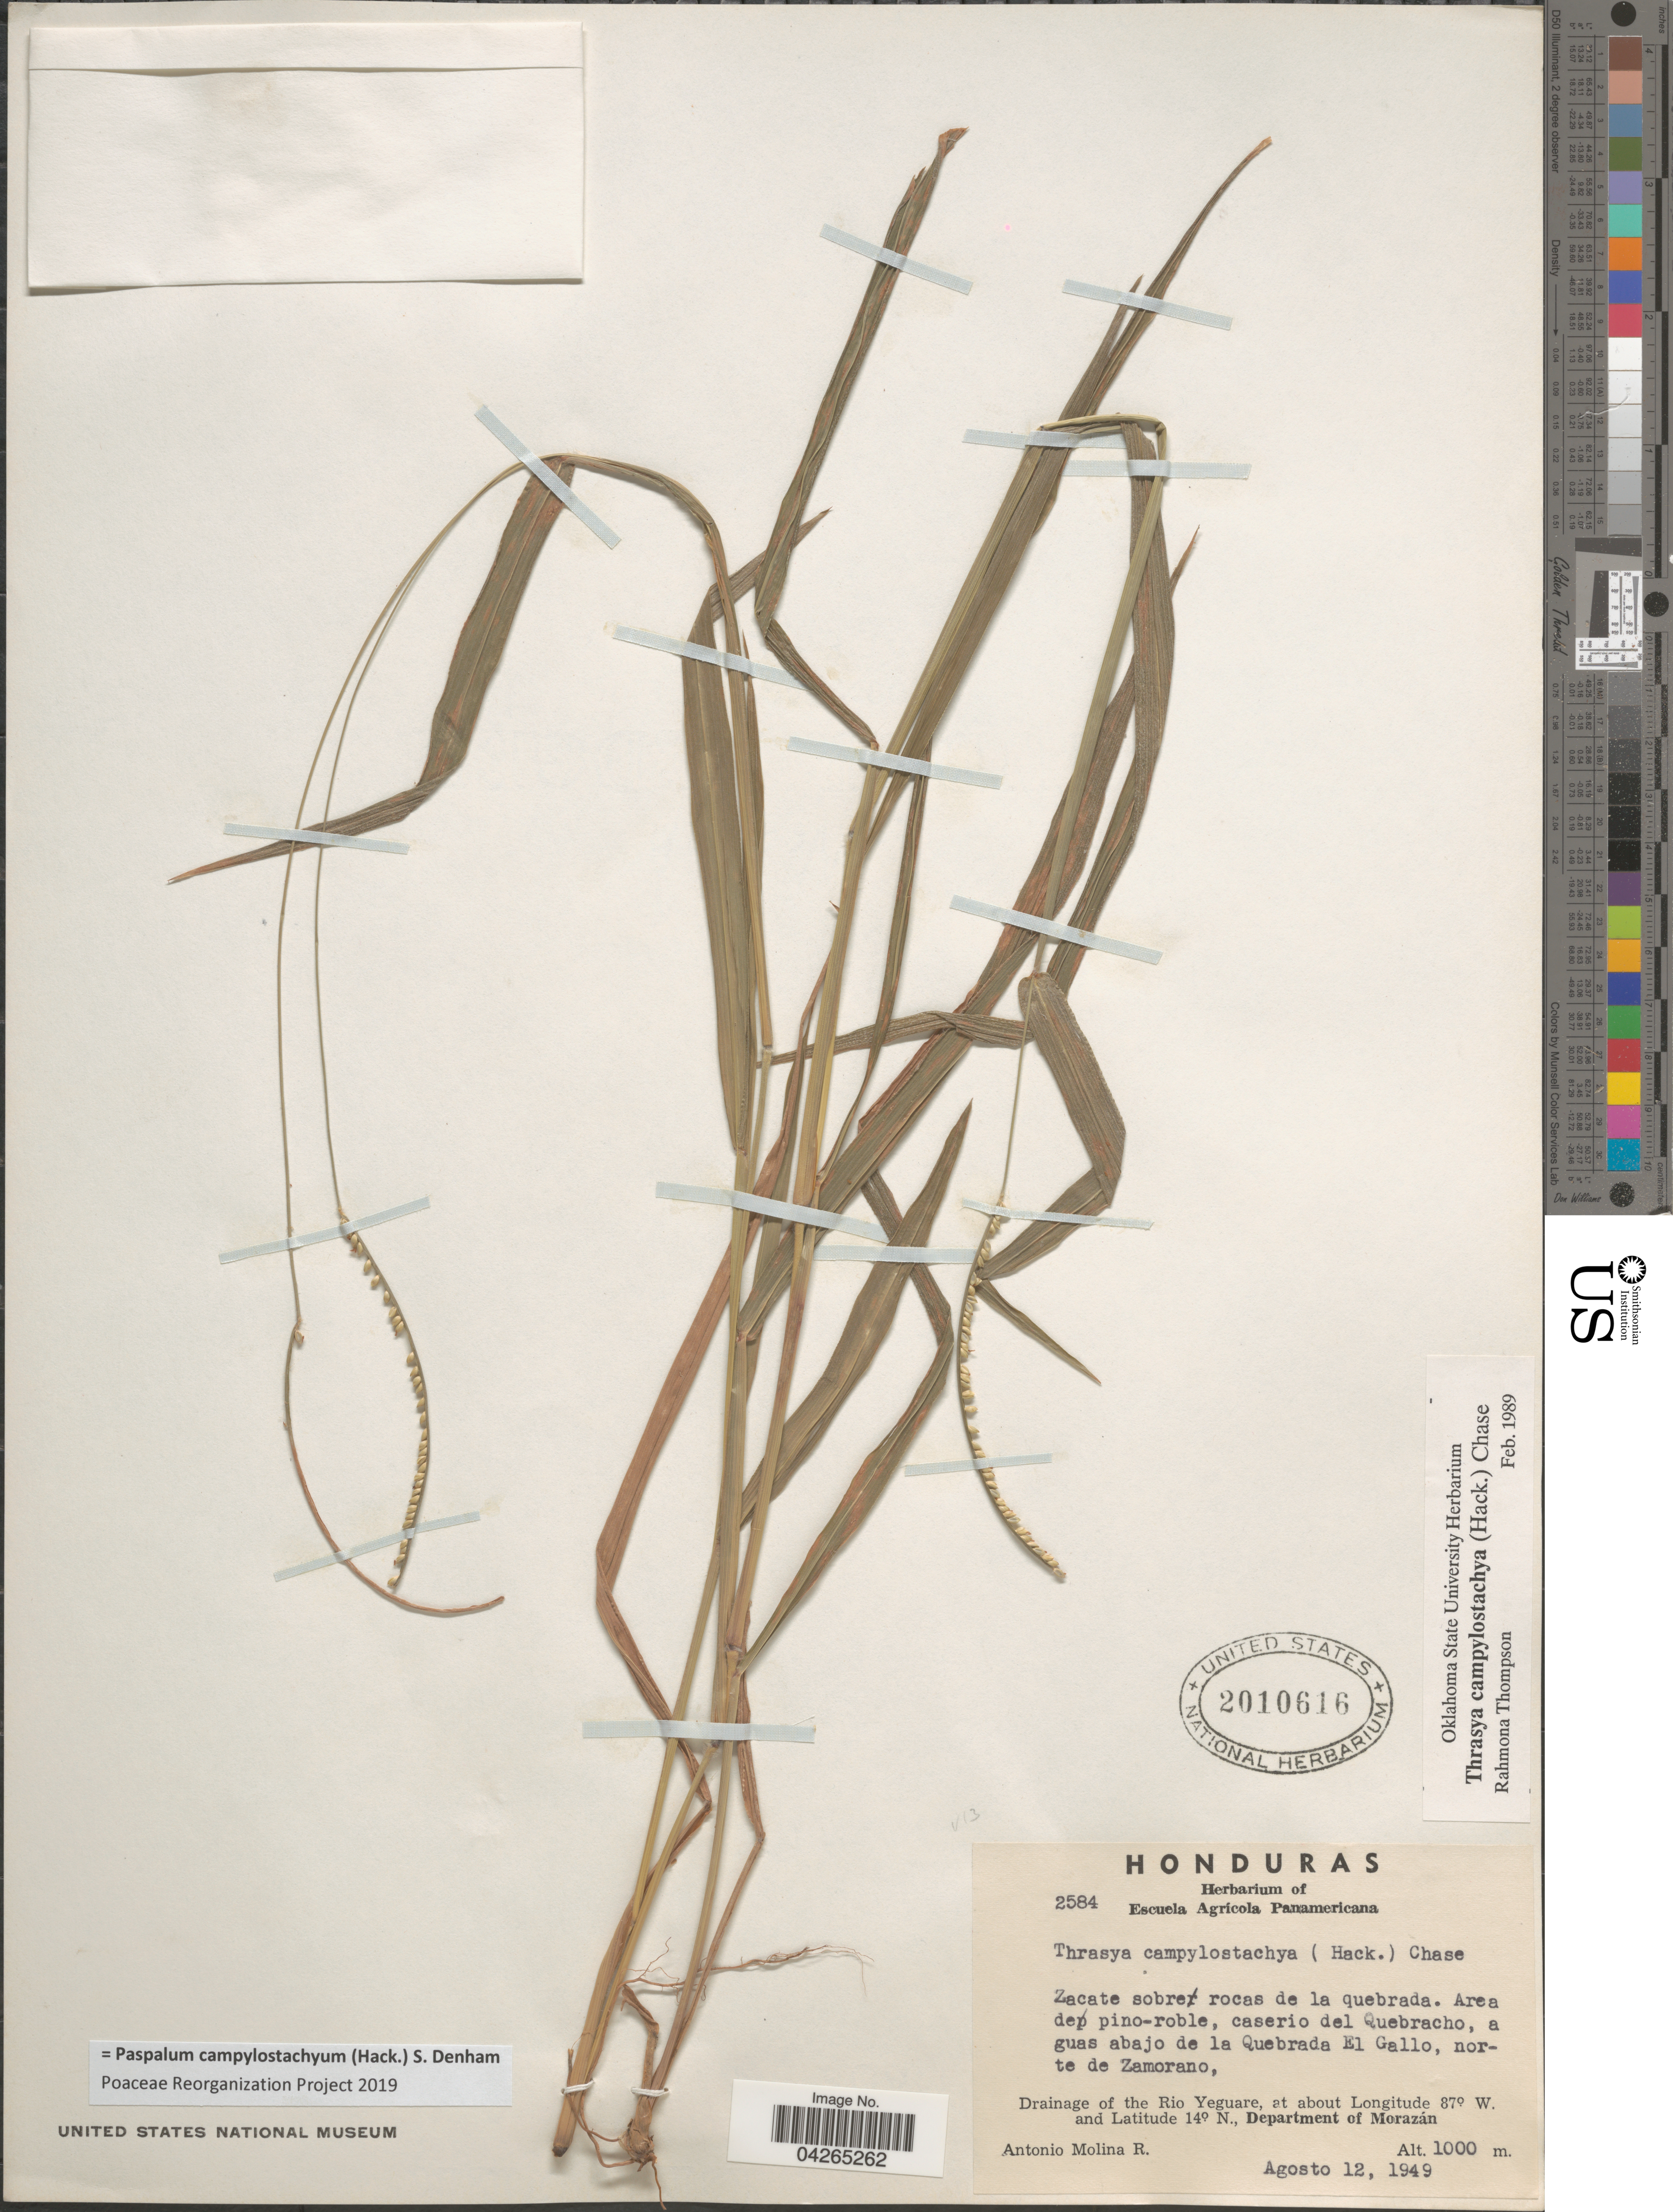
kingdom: Plantae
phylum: Tracheophyta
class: Liliopsida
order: Poales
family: Poaceae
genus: Paspalum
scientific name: Paspalum campylostachyum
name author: (Hack.) S. Denham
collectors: A. Molina R.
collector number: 2584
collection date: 1949-08-12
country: Honduras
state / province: Fco. Morazán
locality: Area de pino-roble, caserio del Quebracho, aguas abajo de la Quebrada El Gallo, norte de Zamorano, Drainage of the Rio Yeguare, Department of Morazán.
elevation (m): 1000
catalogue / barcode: US 2010616